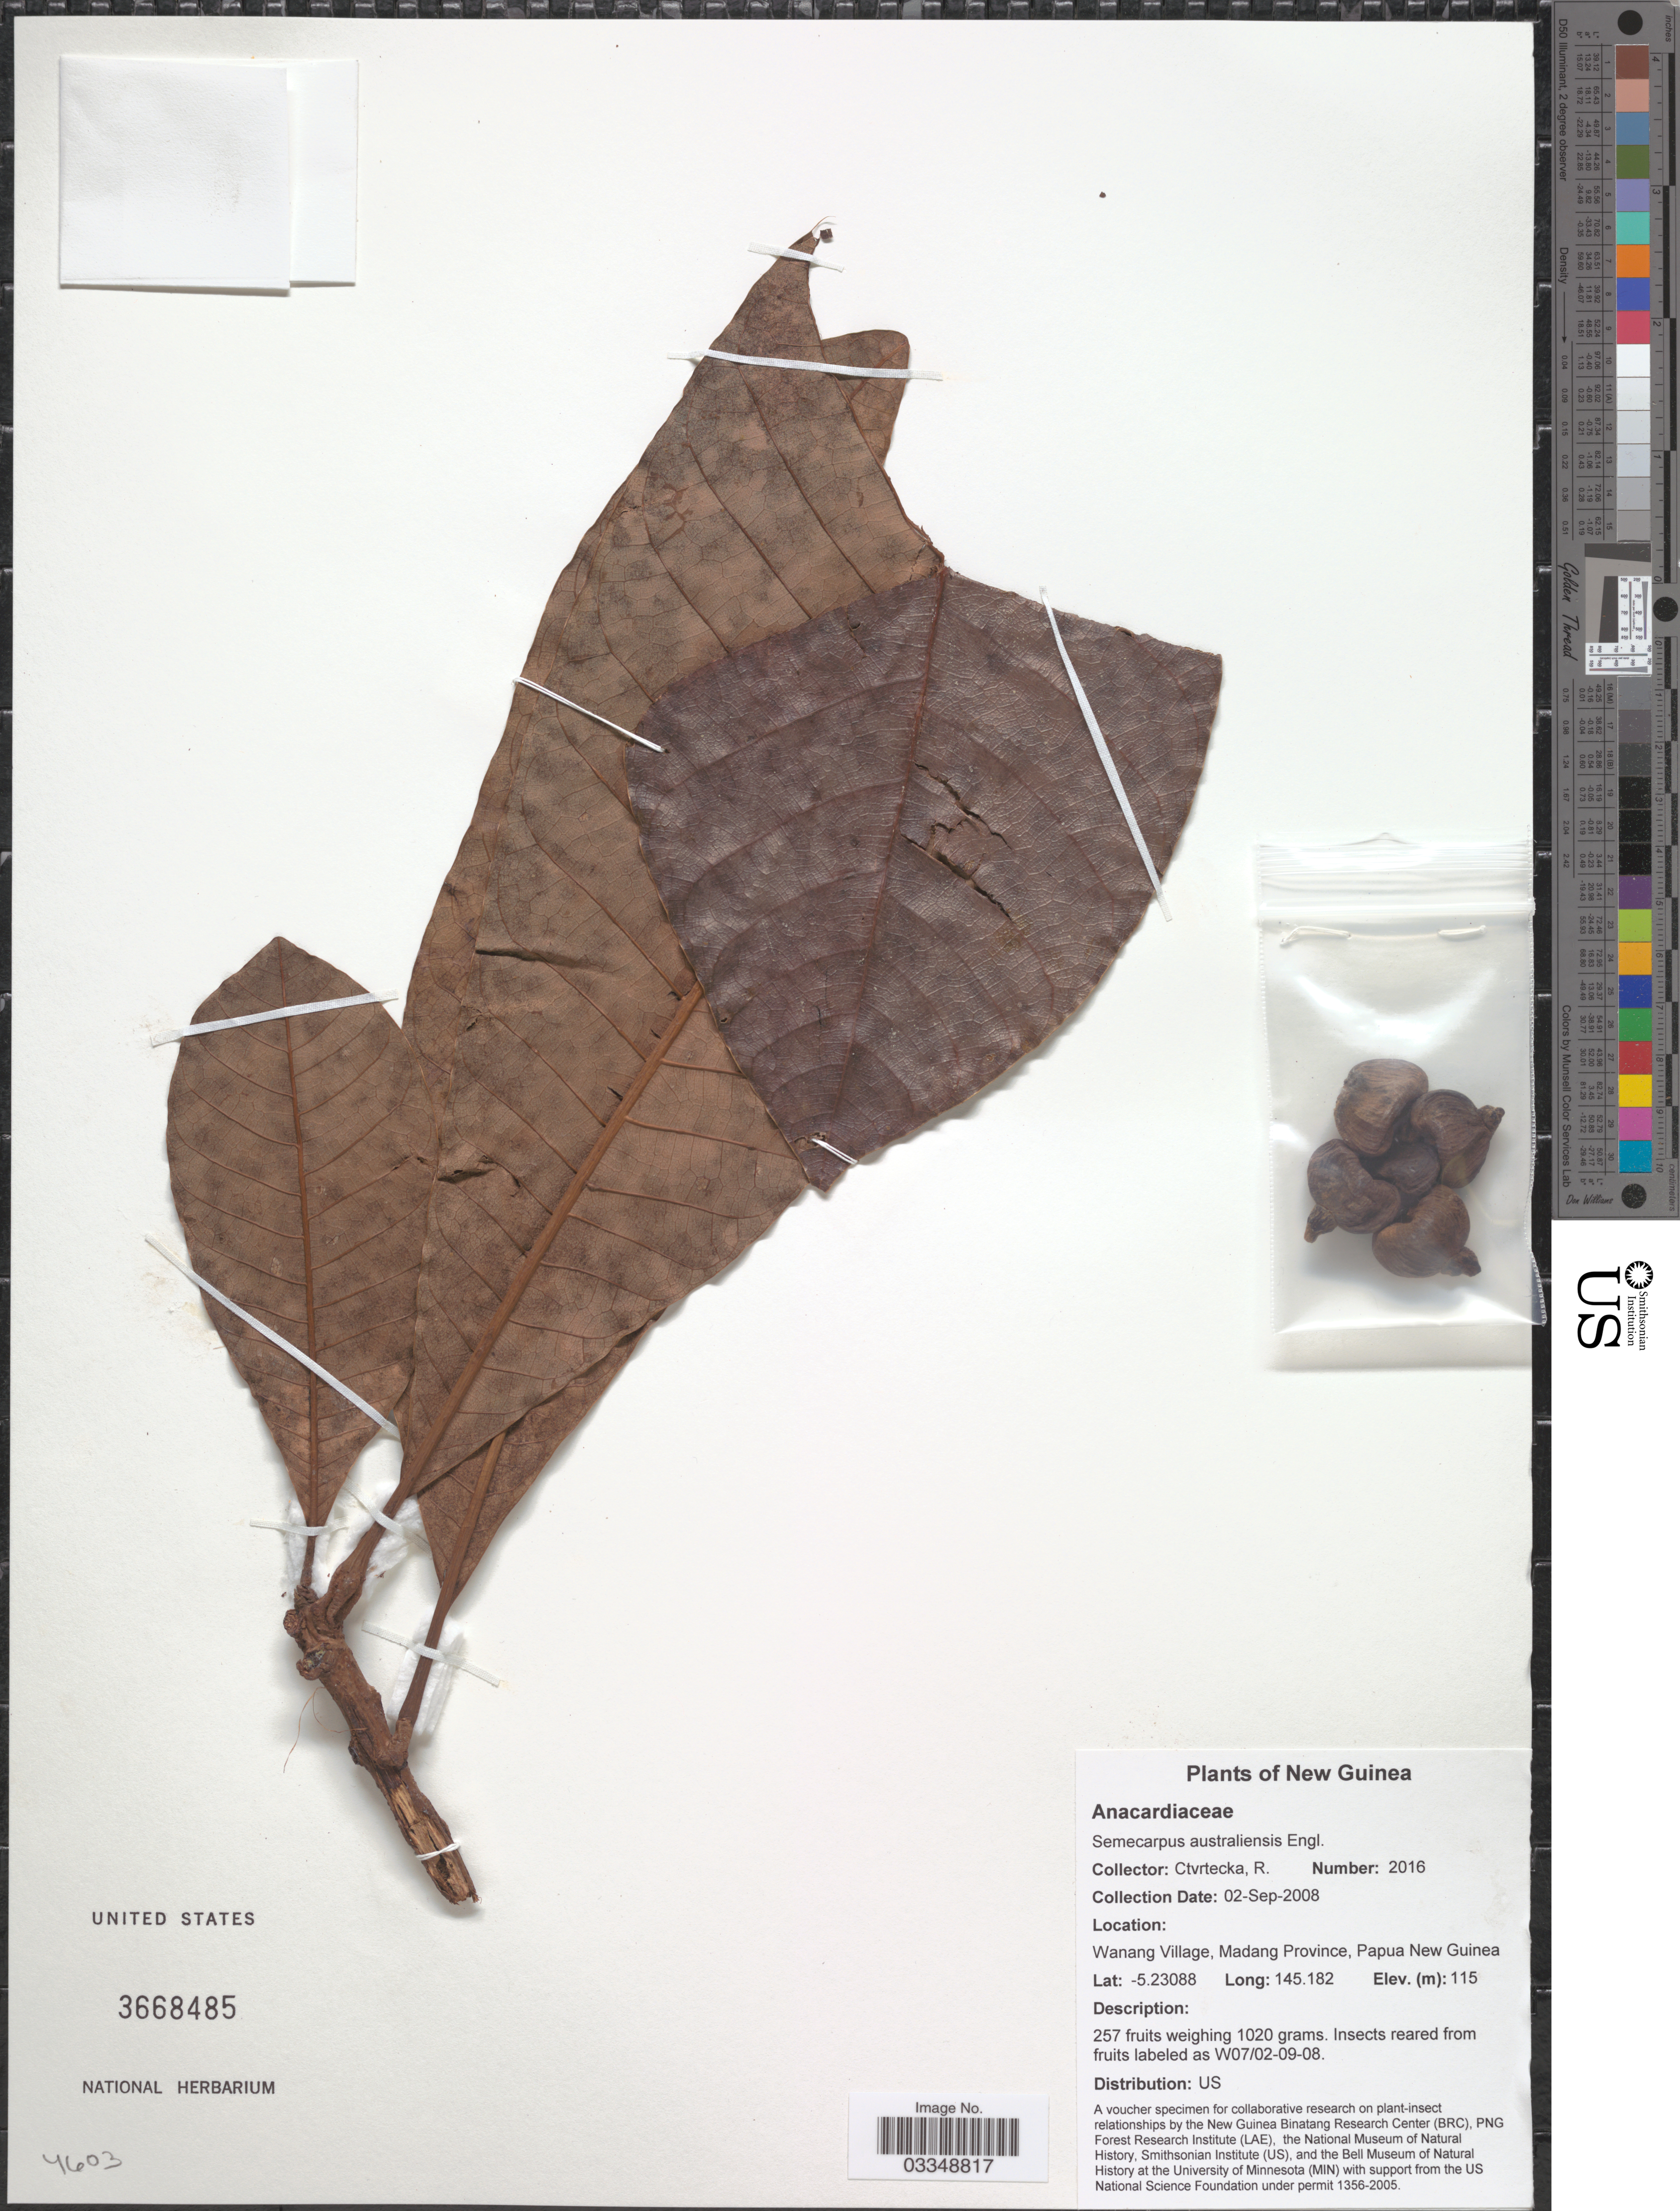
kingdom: Plantae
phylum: Tracheophyta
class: Magnoliopsida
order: Sapindales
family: Anacardiaceae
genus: Semecarpus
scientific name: Semecarpus australiensis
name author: Engl.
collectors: R. Ctvrtecka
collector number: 2016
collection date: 2008-09-02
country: Papua New Guinea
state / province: Madang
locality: New Guinea. Wanang Village.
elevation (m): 115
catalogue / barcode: US 3668485